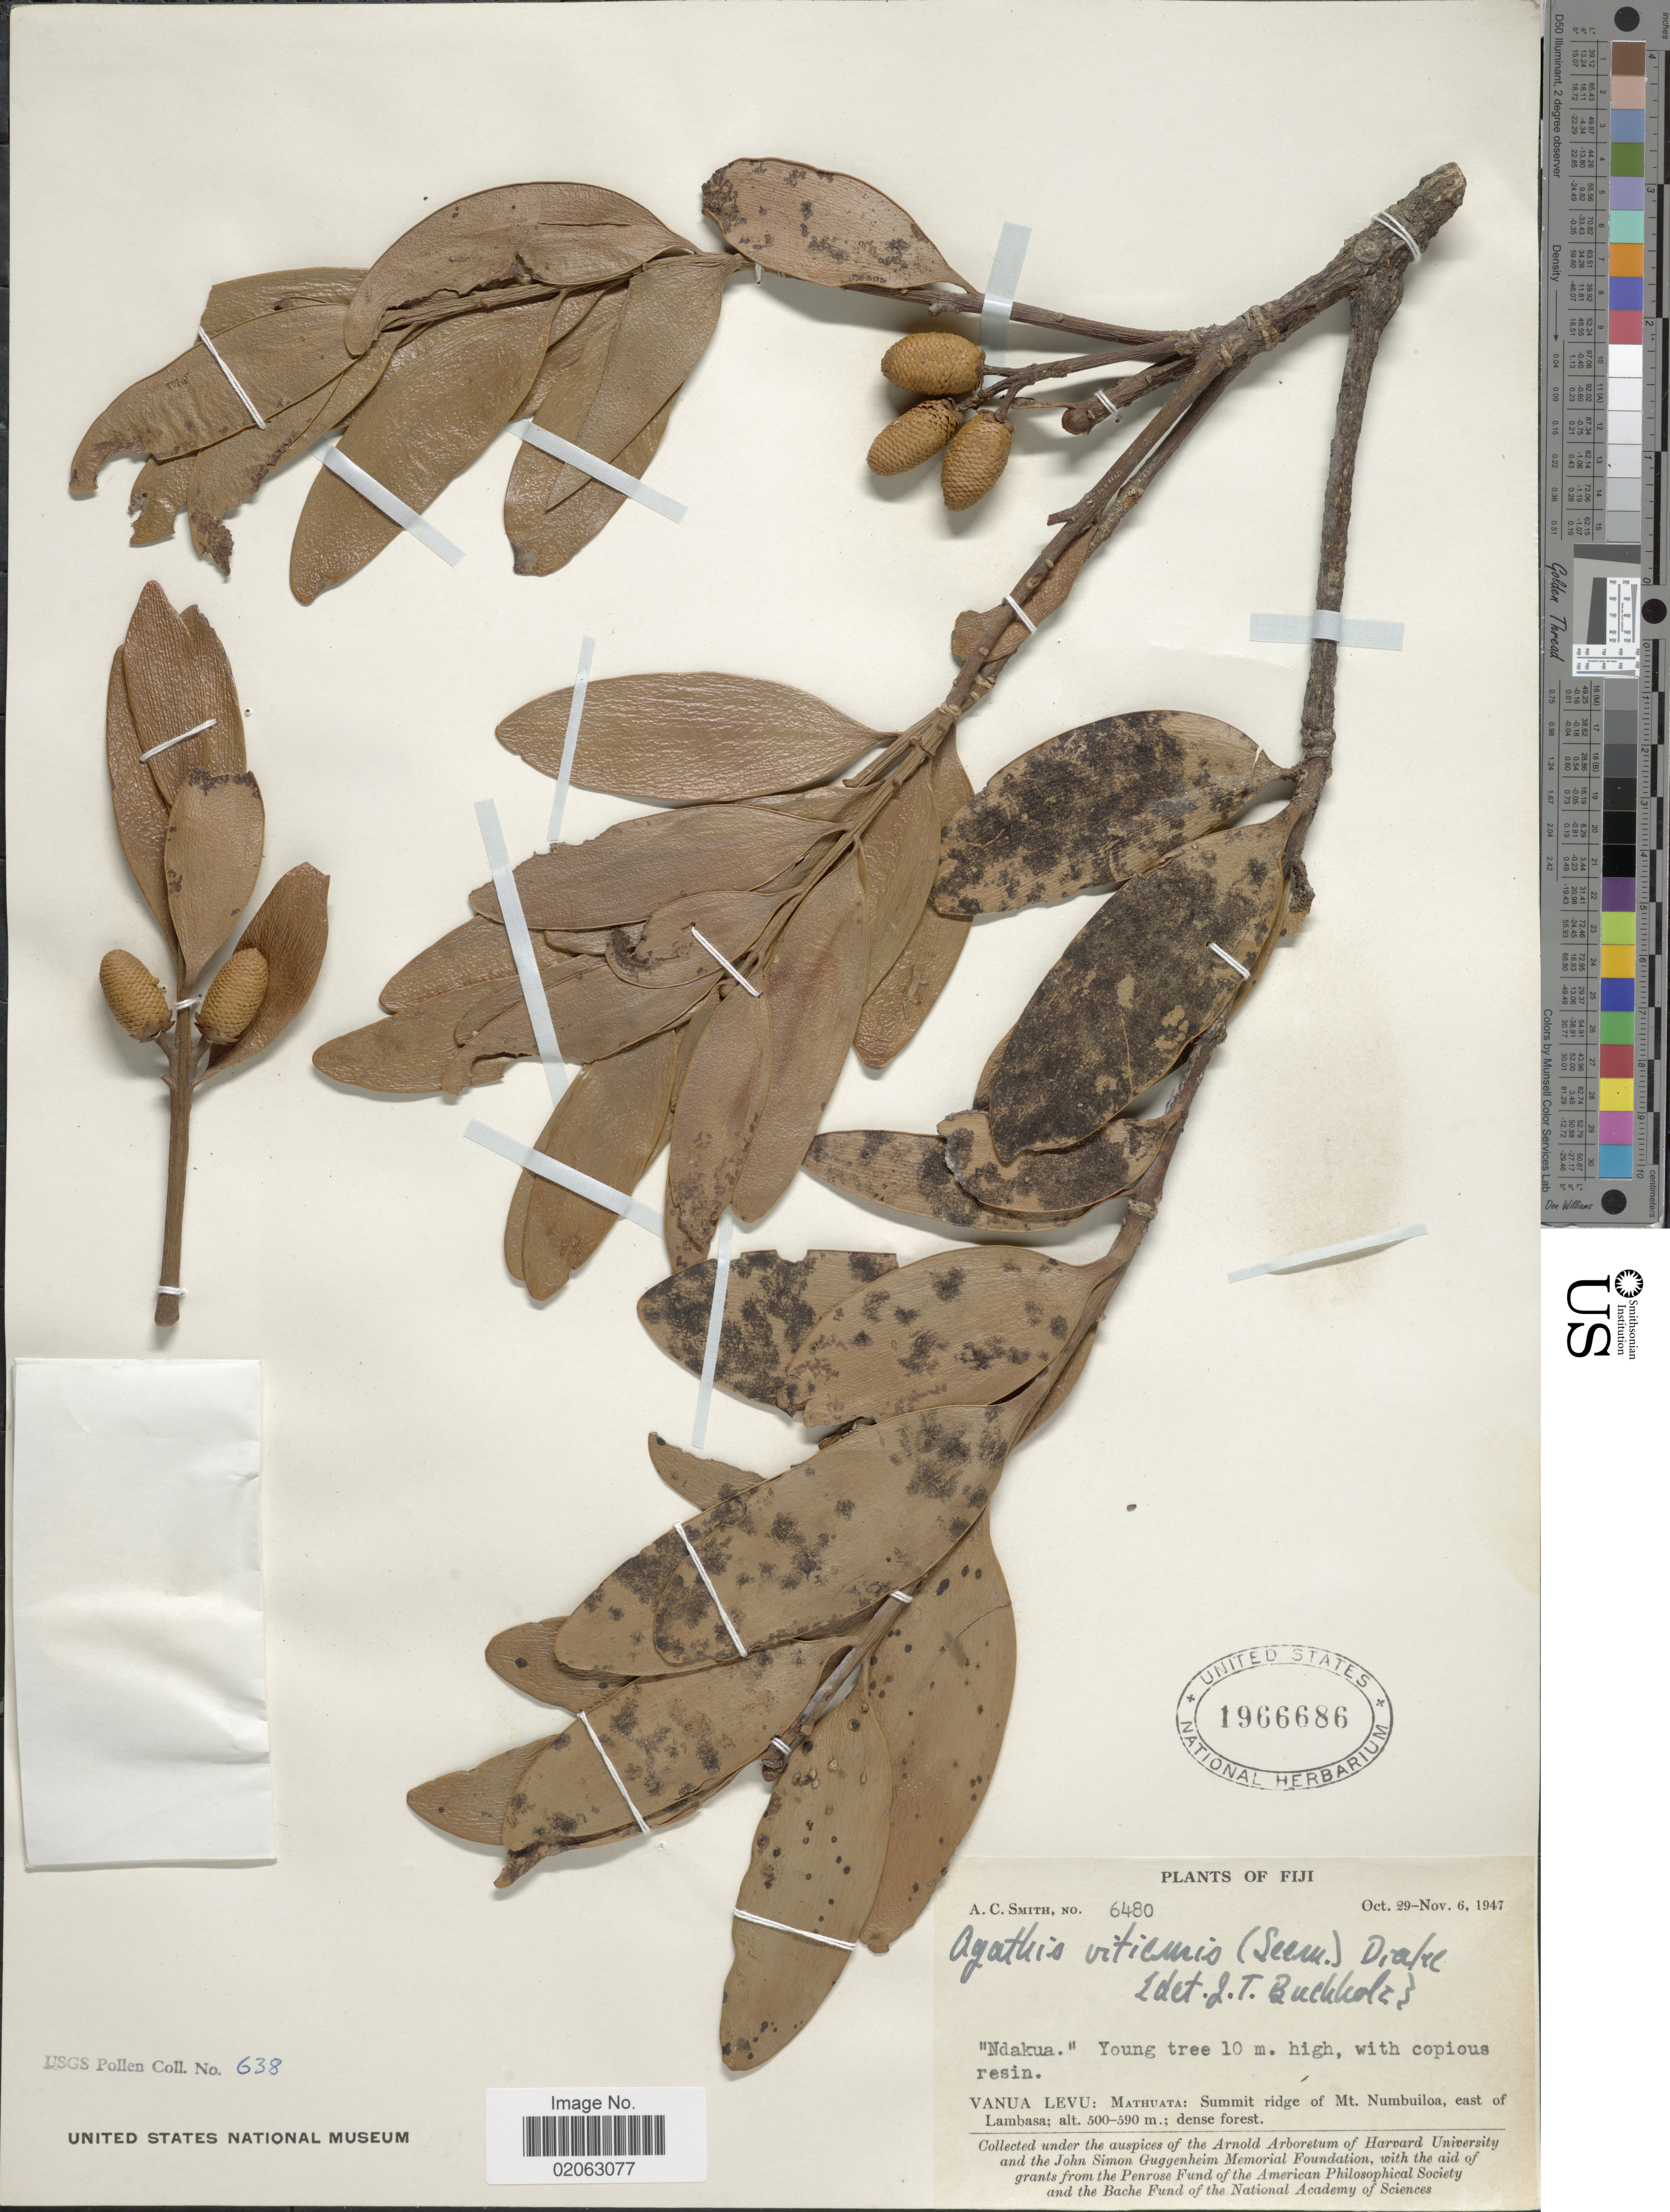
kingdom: Plantae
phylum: Tracheophyta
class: Pinopsida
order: Pinales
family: Araucariaceae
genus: Agathis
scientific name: Agathis vitiensis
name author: (Seem.) Benth. & Hook. f. ex Drake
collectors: A. C. Smith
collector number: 6480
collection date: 1947-10-29/1947-11-06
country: Fiji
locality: Vanua Levu: Mathuata: Summit ridge of Mt. Numbuiloa, east of Lambasa.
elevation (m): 500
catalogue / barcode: US 1966686